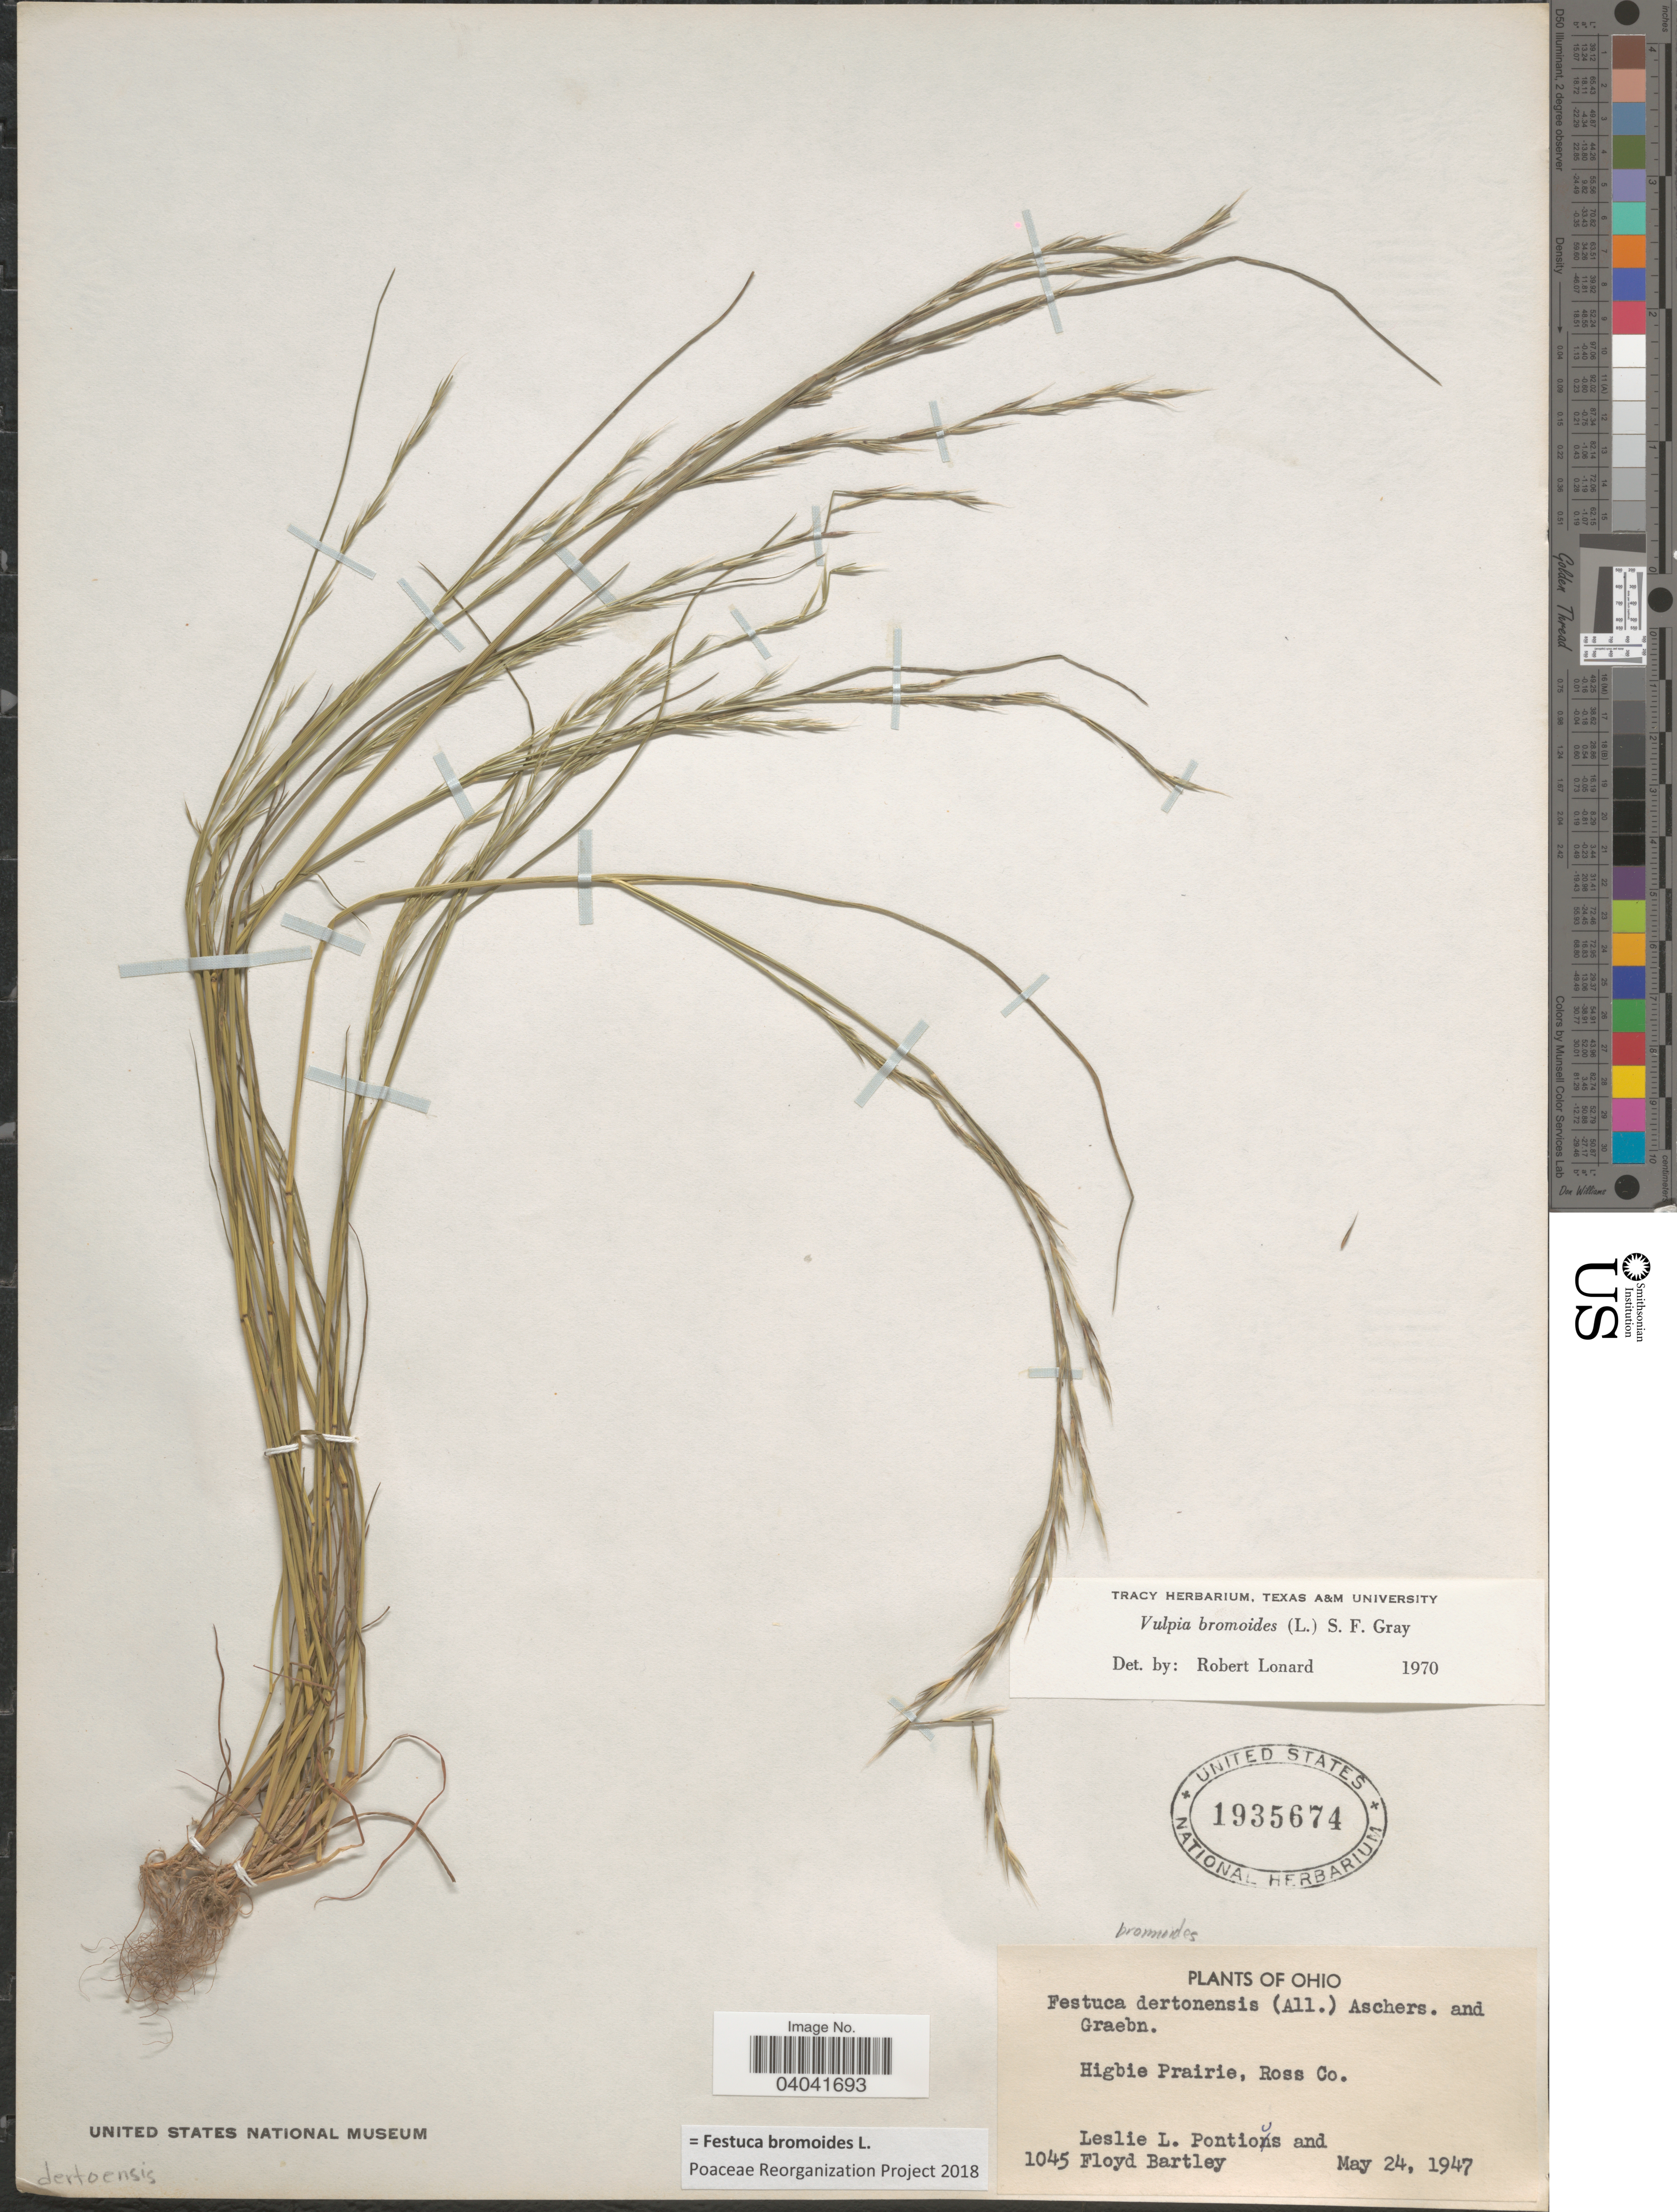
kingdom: Plantae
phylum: Tracheophyta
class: Liliopsida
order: Poales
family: Poaceae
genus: Festuca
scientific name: Festuca bromoides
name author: L.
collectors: L. L. Pontious & F. Bartley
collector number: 1045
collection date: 1947-05-24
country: United States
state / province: Ohio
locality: Higbie Prairie, Ross Co.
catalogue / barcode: US 1935674